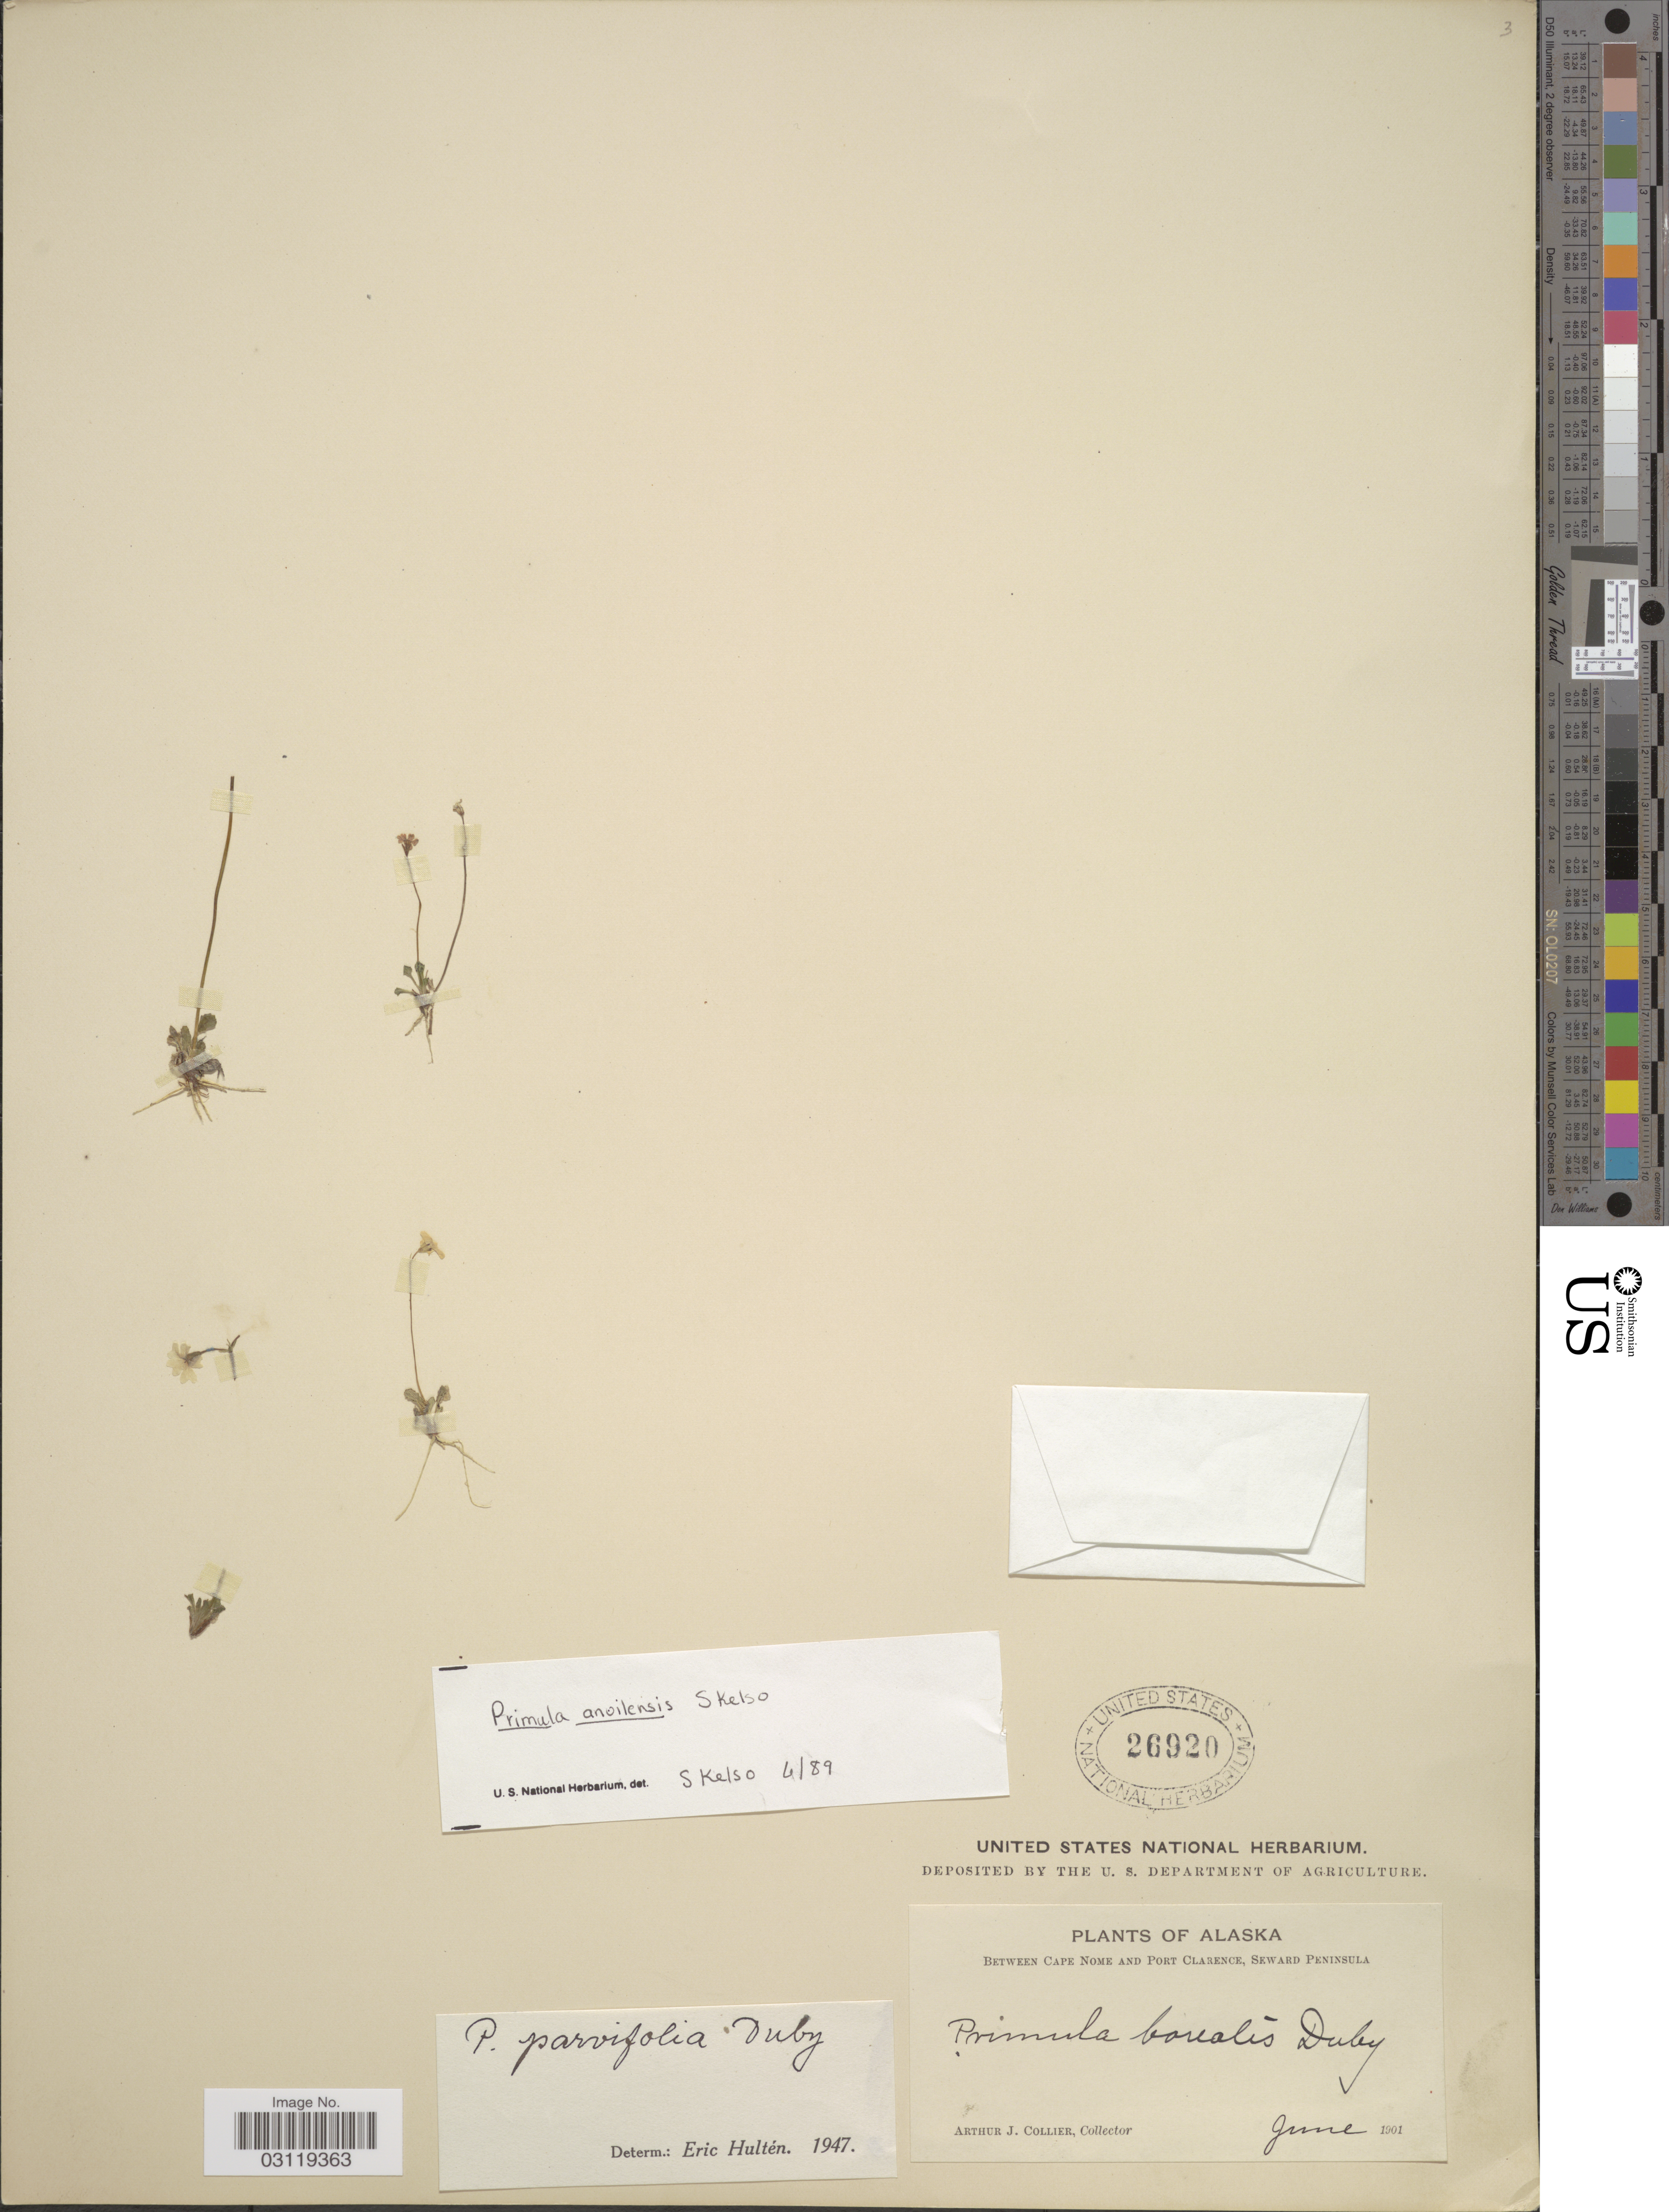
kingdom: Plantae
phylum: Tracheophyta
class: Magnoliopsida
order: Ericales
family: Primulaceae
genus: Primula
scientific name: Primula anvilensis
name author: S. Kelso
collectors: A. Collier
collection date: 1901-06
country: United States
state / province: Alaska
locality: Between Cape Nome and Port Clarence, Seward Peninsula.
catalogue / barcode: US 26920